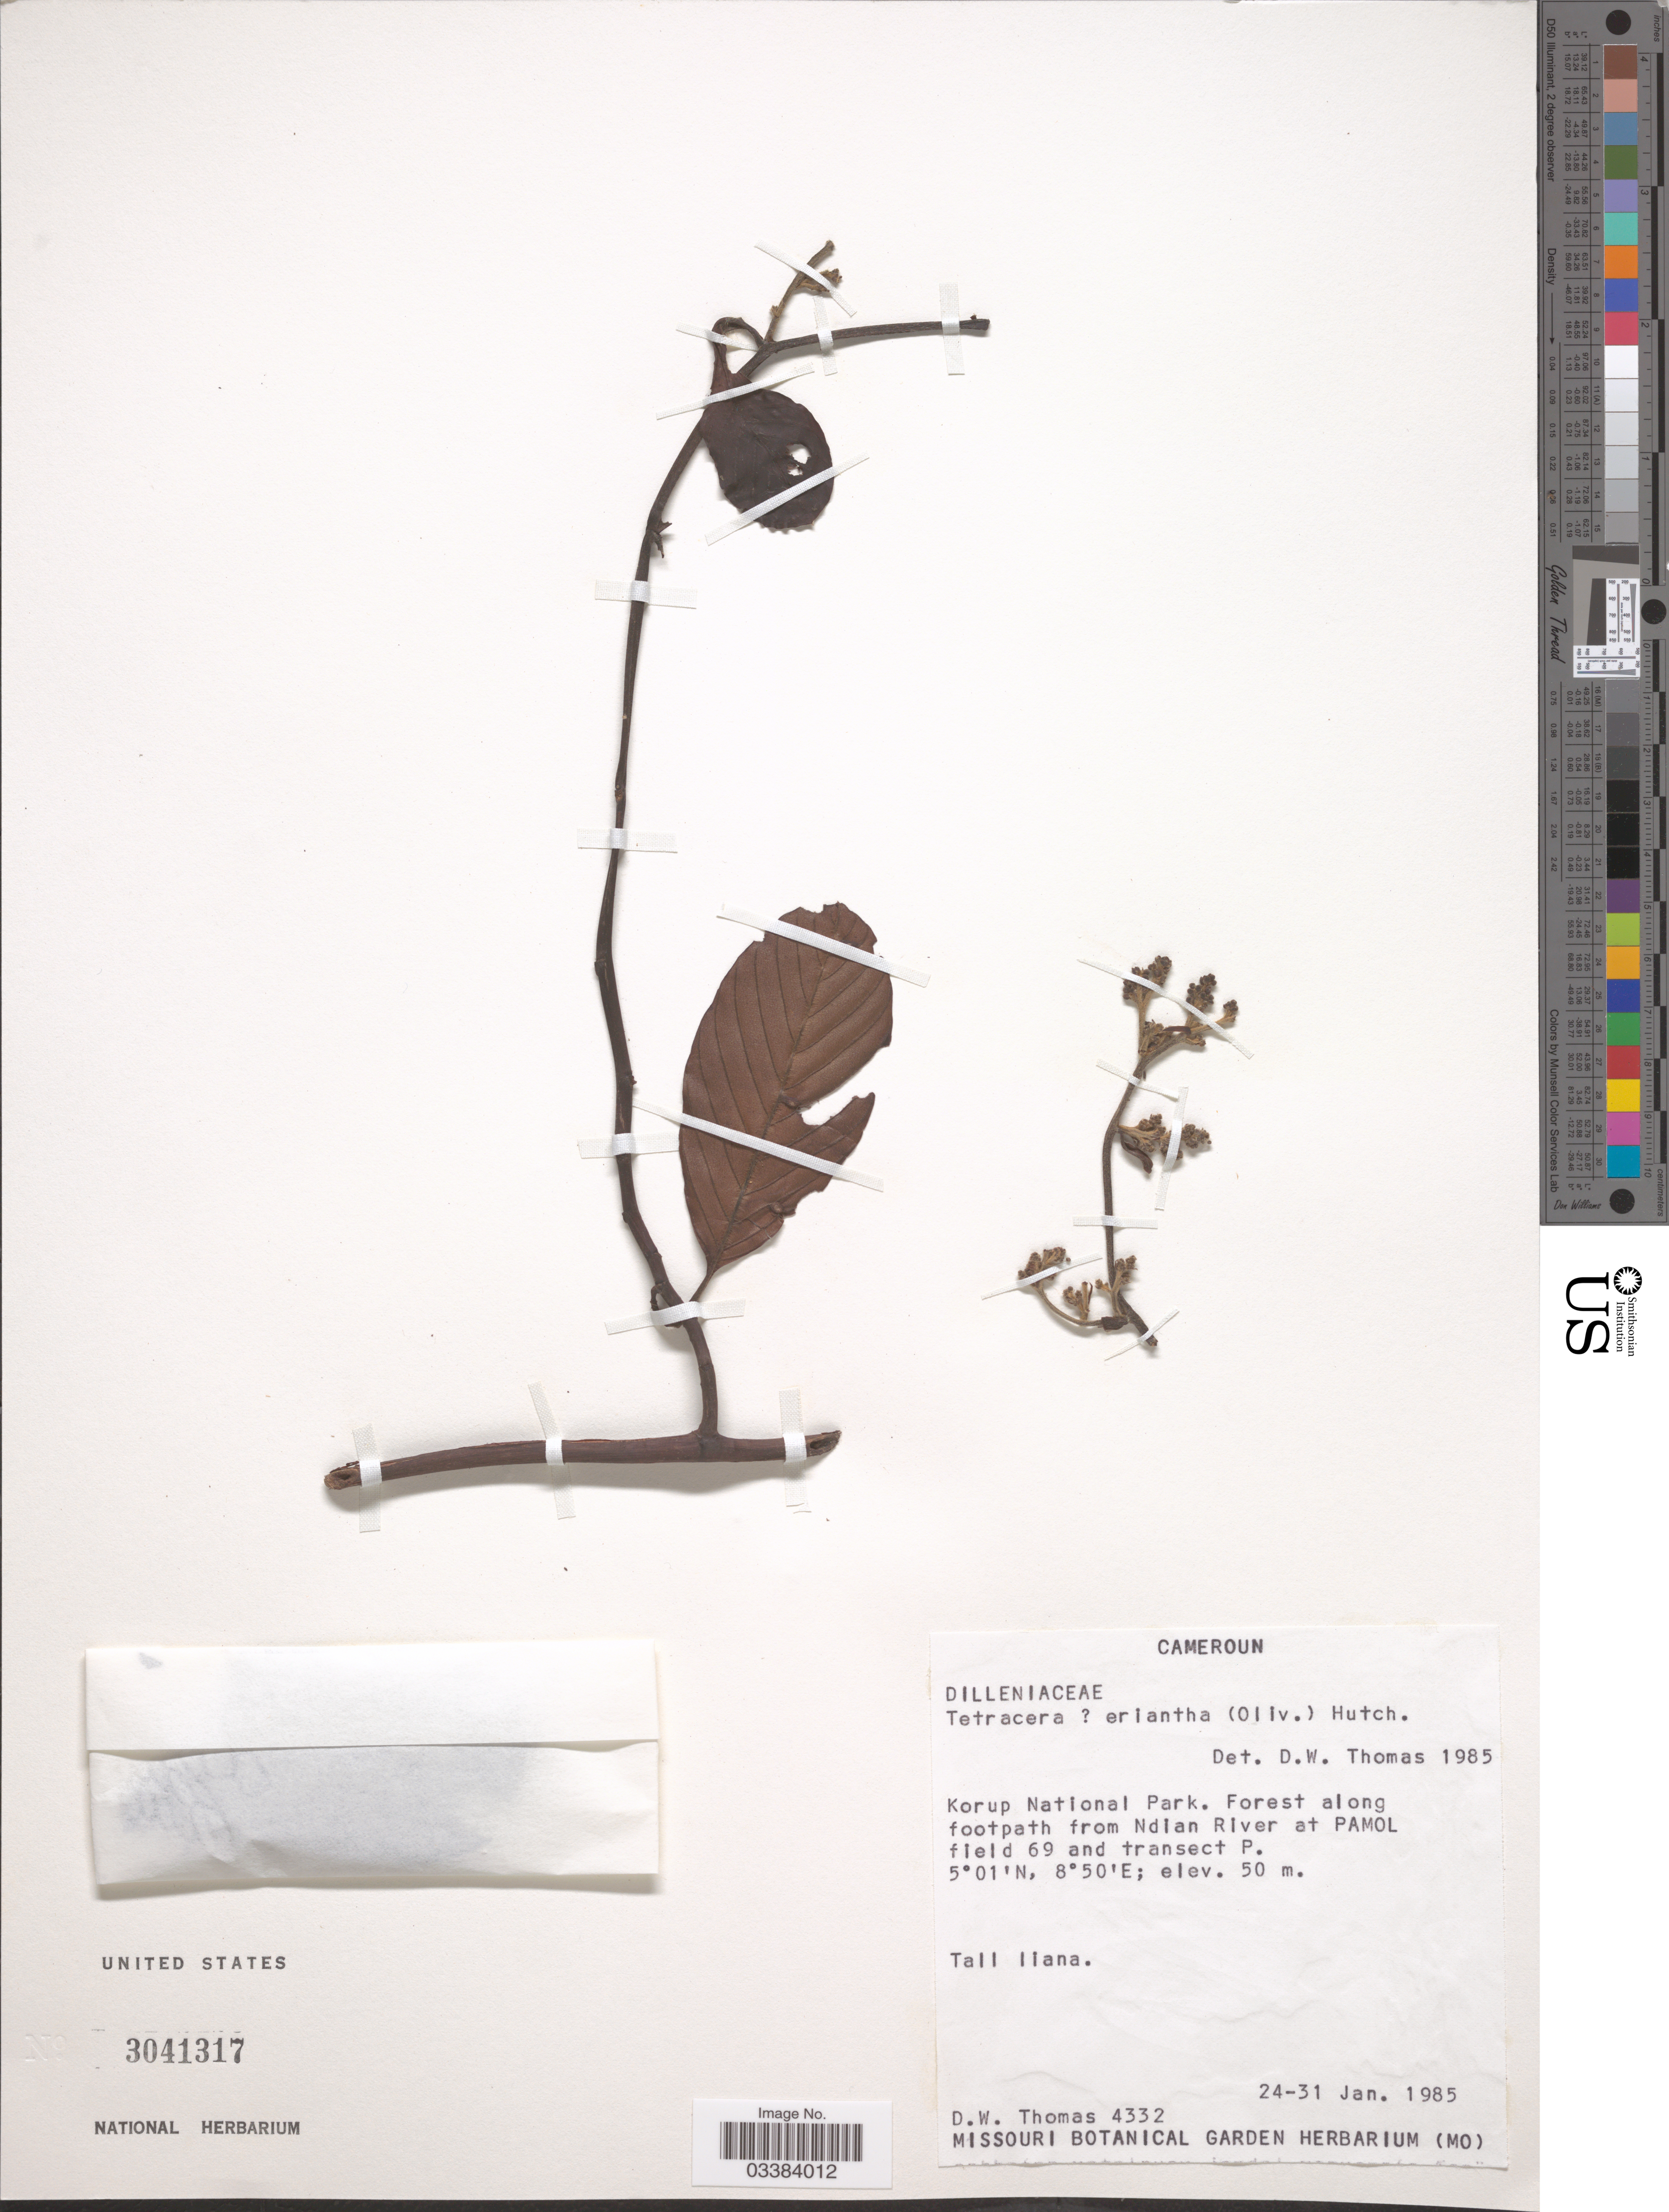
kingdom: Plantae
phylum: Tracheophyta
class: Magnoliopsida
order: Dilleniales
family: Dilleniaceae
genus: Tetracera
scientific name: Tetracera eriantha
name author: (Oliv.) Hutch.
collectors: D. W. Thomas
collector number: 4332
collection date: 1985-01-24/1985-01-31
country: Cameroon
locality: Cameroun. Korup National Park. Forest along footpath from Ndian River at PAMOL field 69 and transect P.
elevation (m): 50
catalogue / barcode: US 3041317